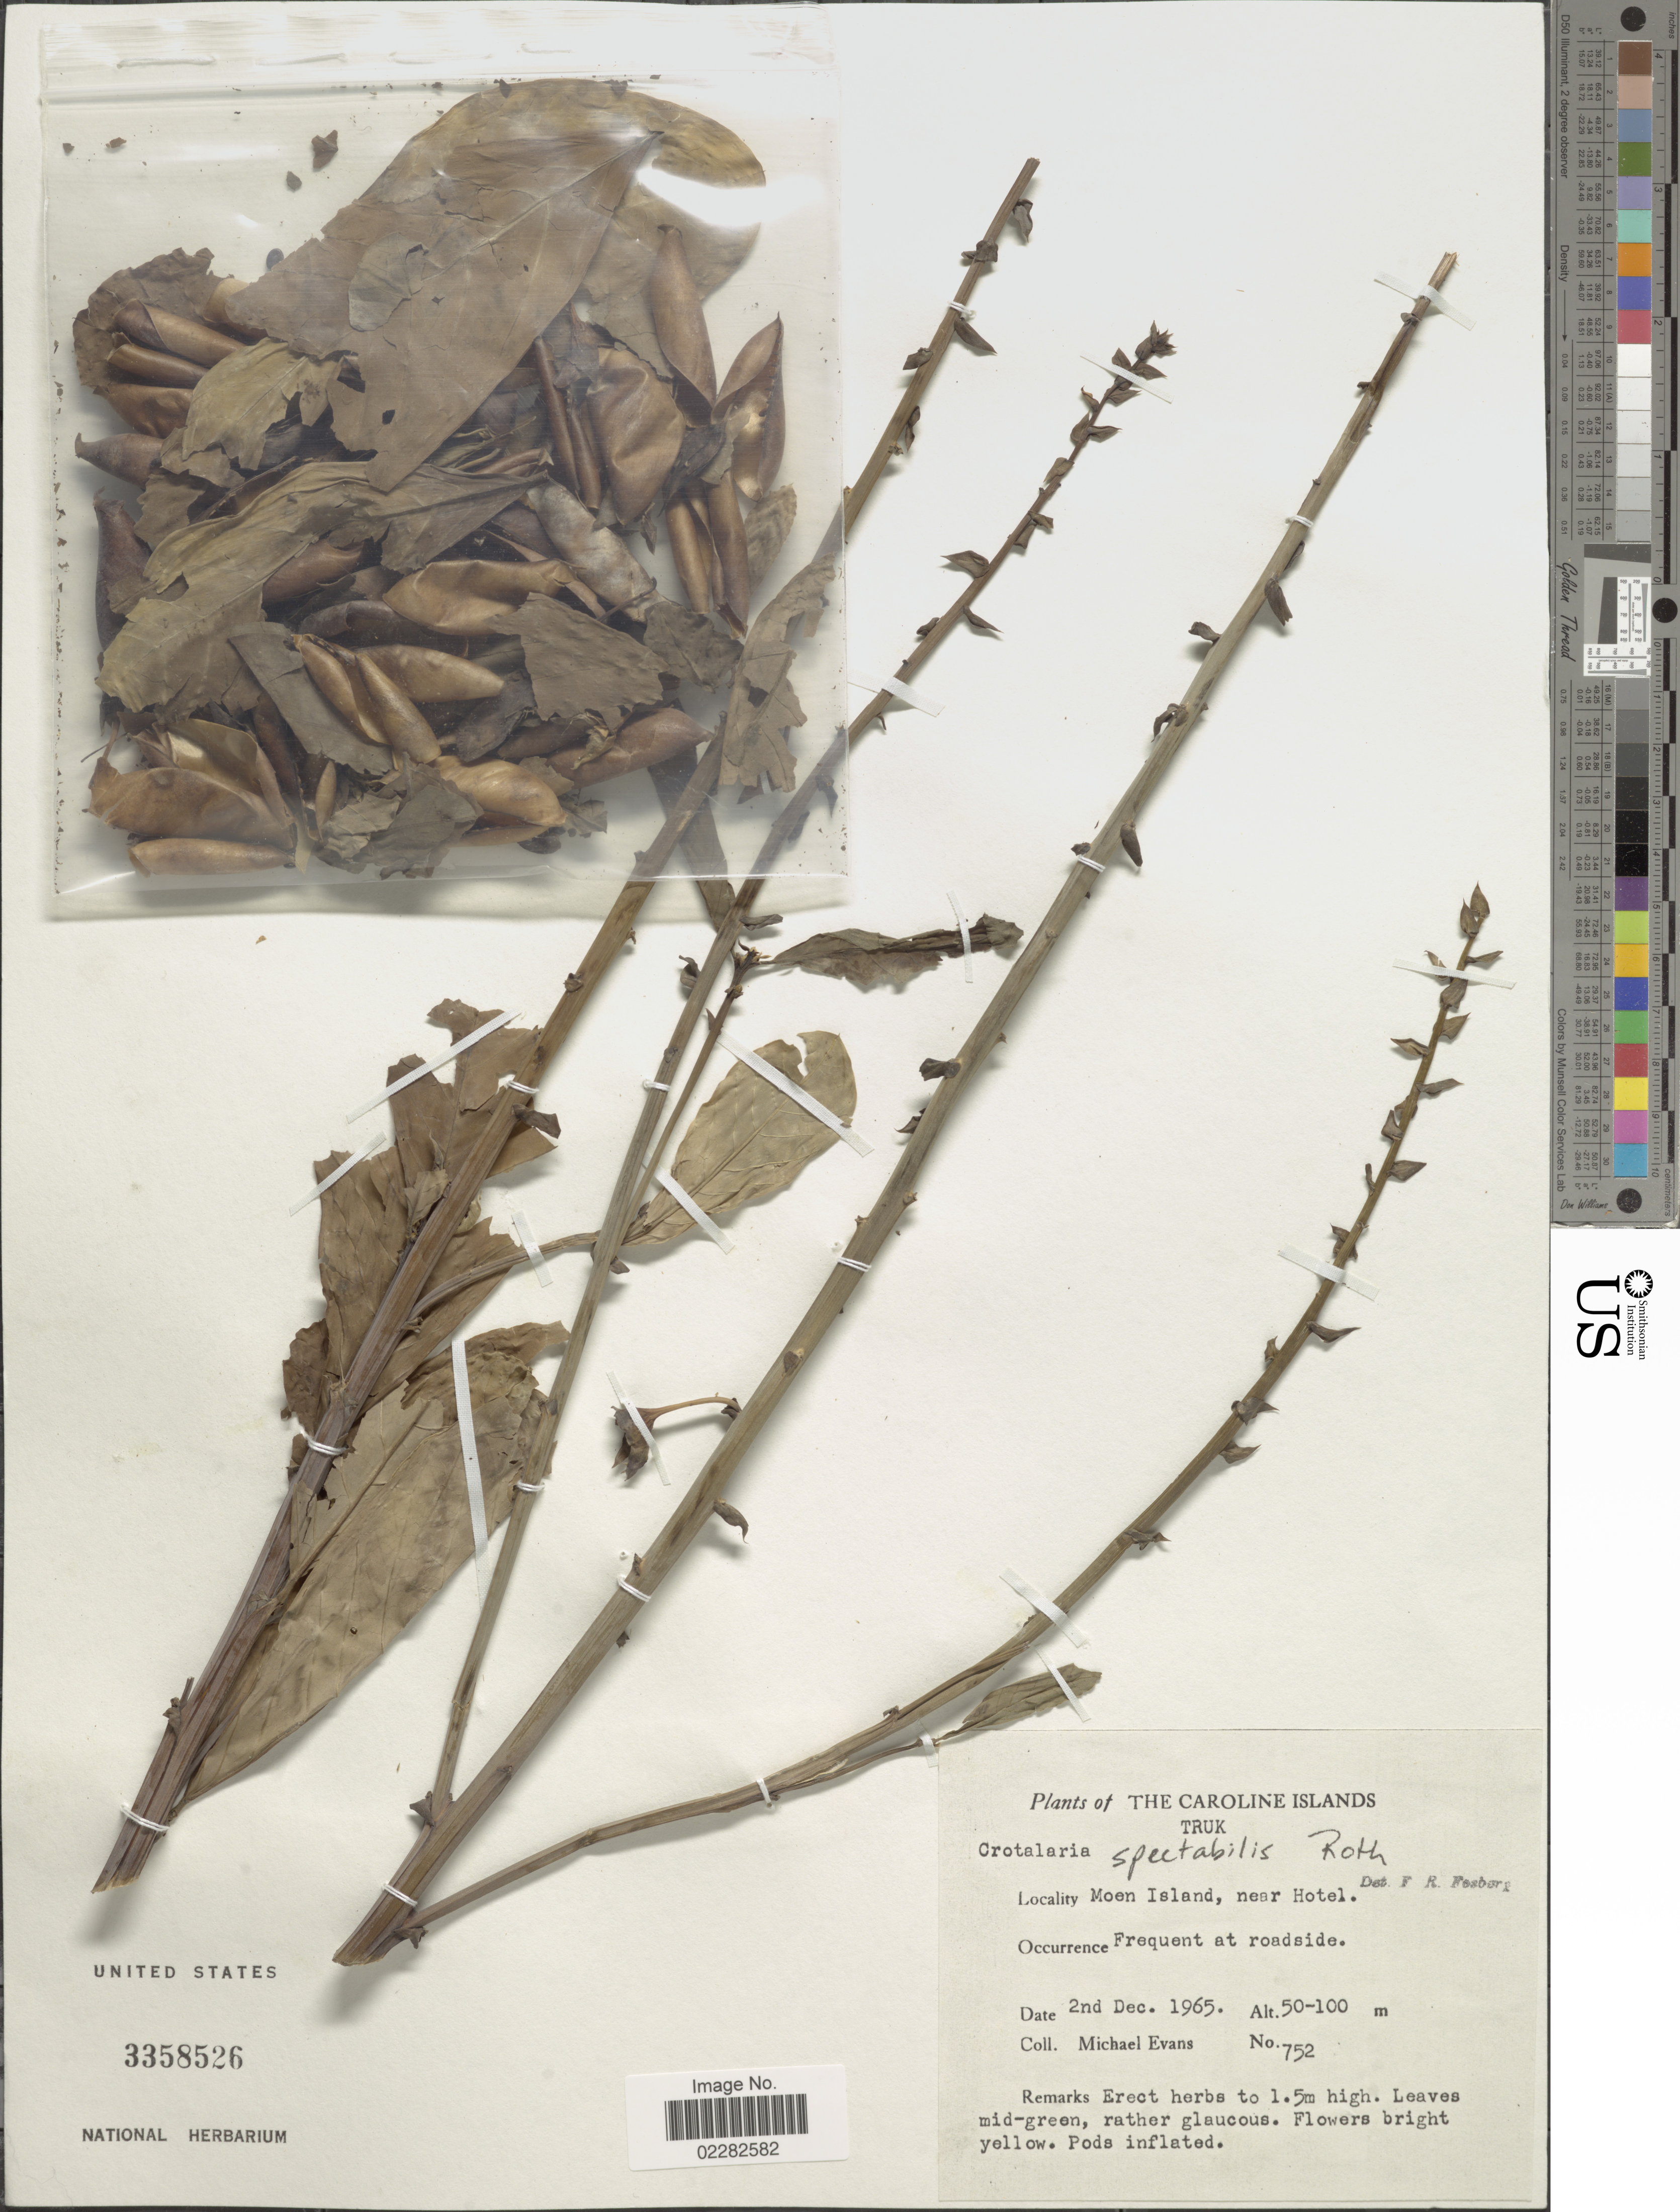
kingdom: Plantae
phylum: Tracheophyta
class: Magnoliopsida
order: Fabales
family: Fabaceae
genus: Crotalaria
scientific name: Crotalaria spectabilis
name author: Roth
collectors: M. Evans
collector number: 752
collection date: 1965-12-02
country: Micronesia, Federated States of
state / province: Truk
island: Moen [Wono]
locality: Caroline Islands, Truk, Moen Island, near Hotel, frequent at roadside.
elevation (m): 50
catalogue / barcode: US 3358526